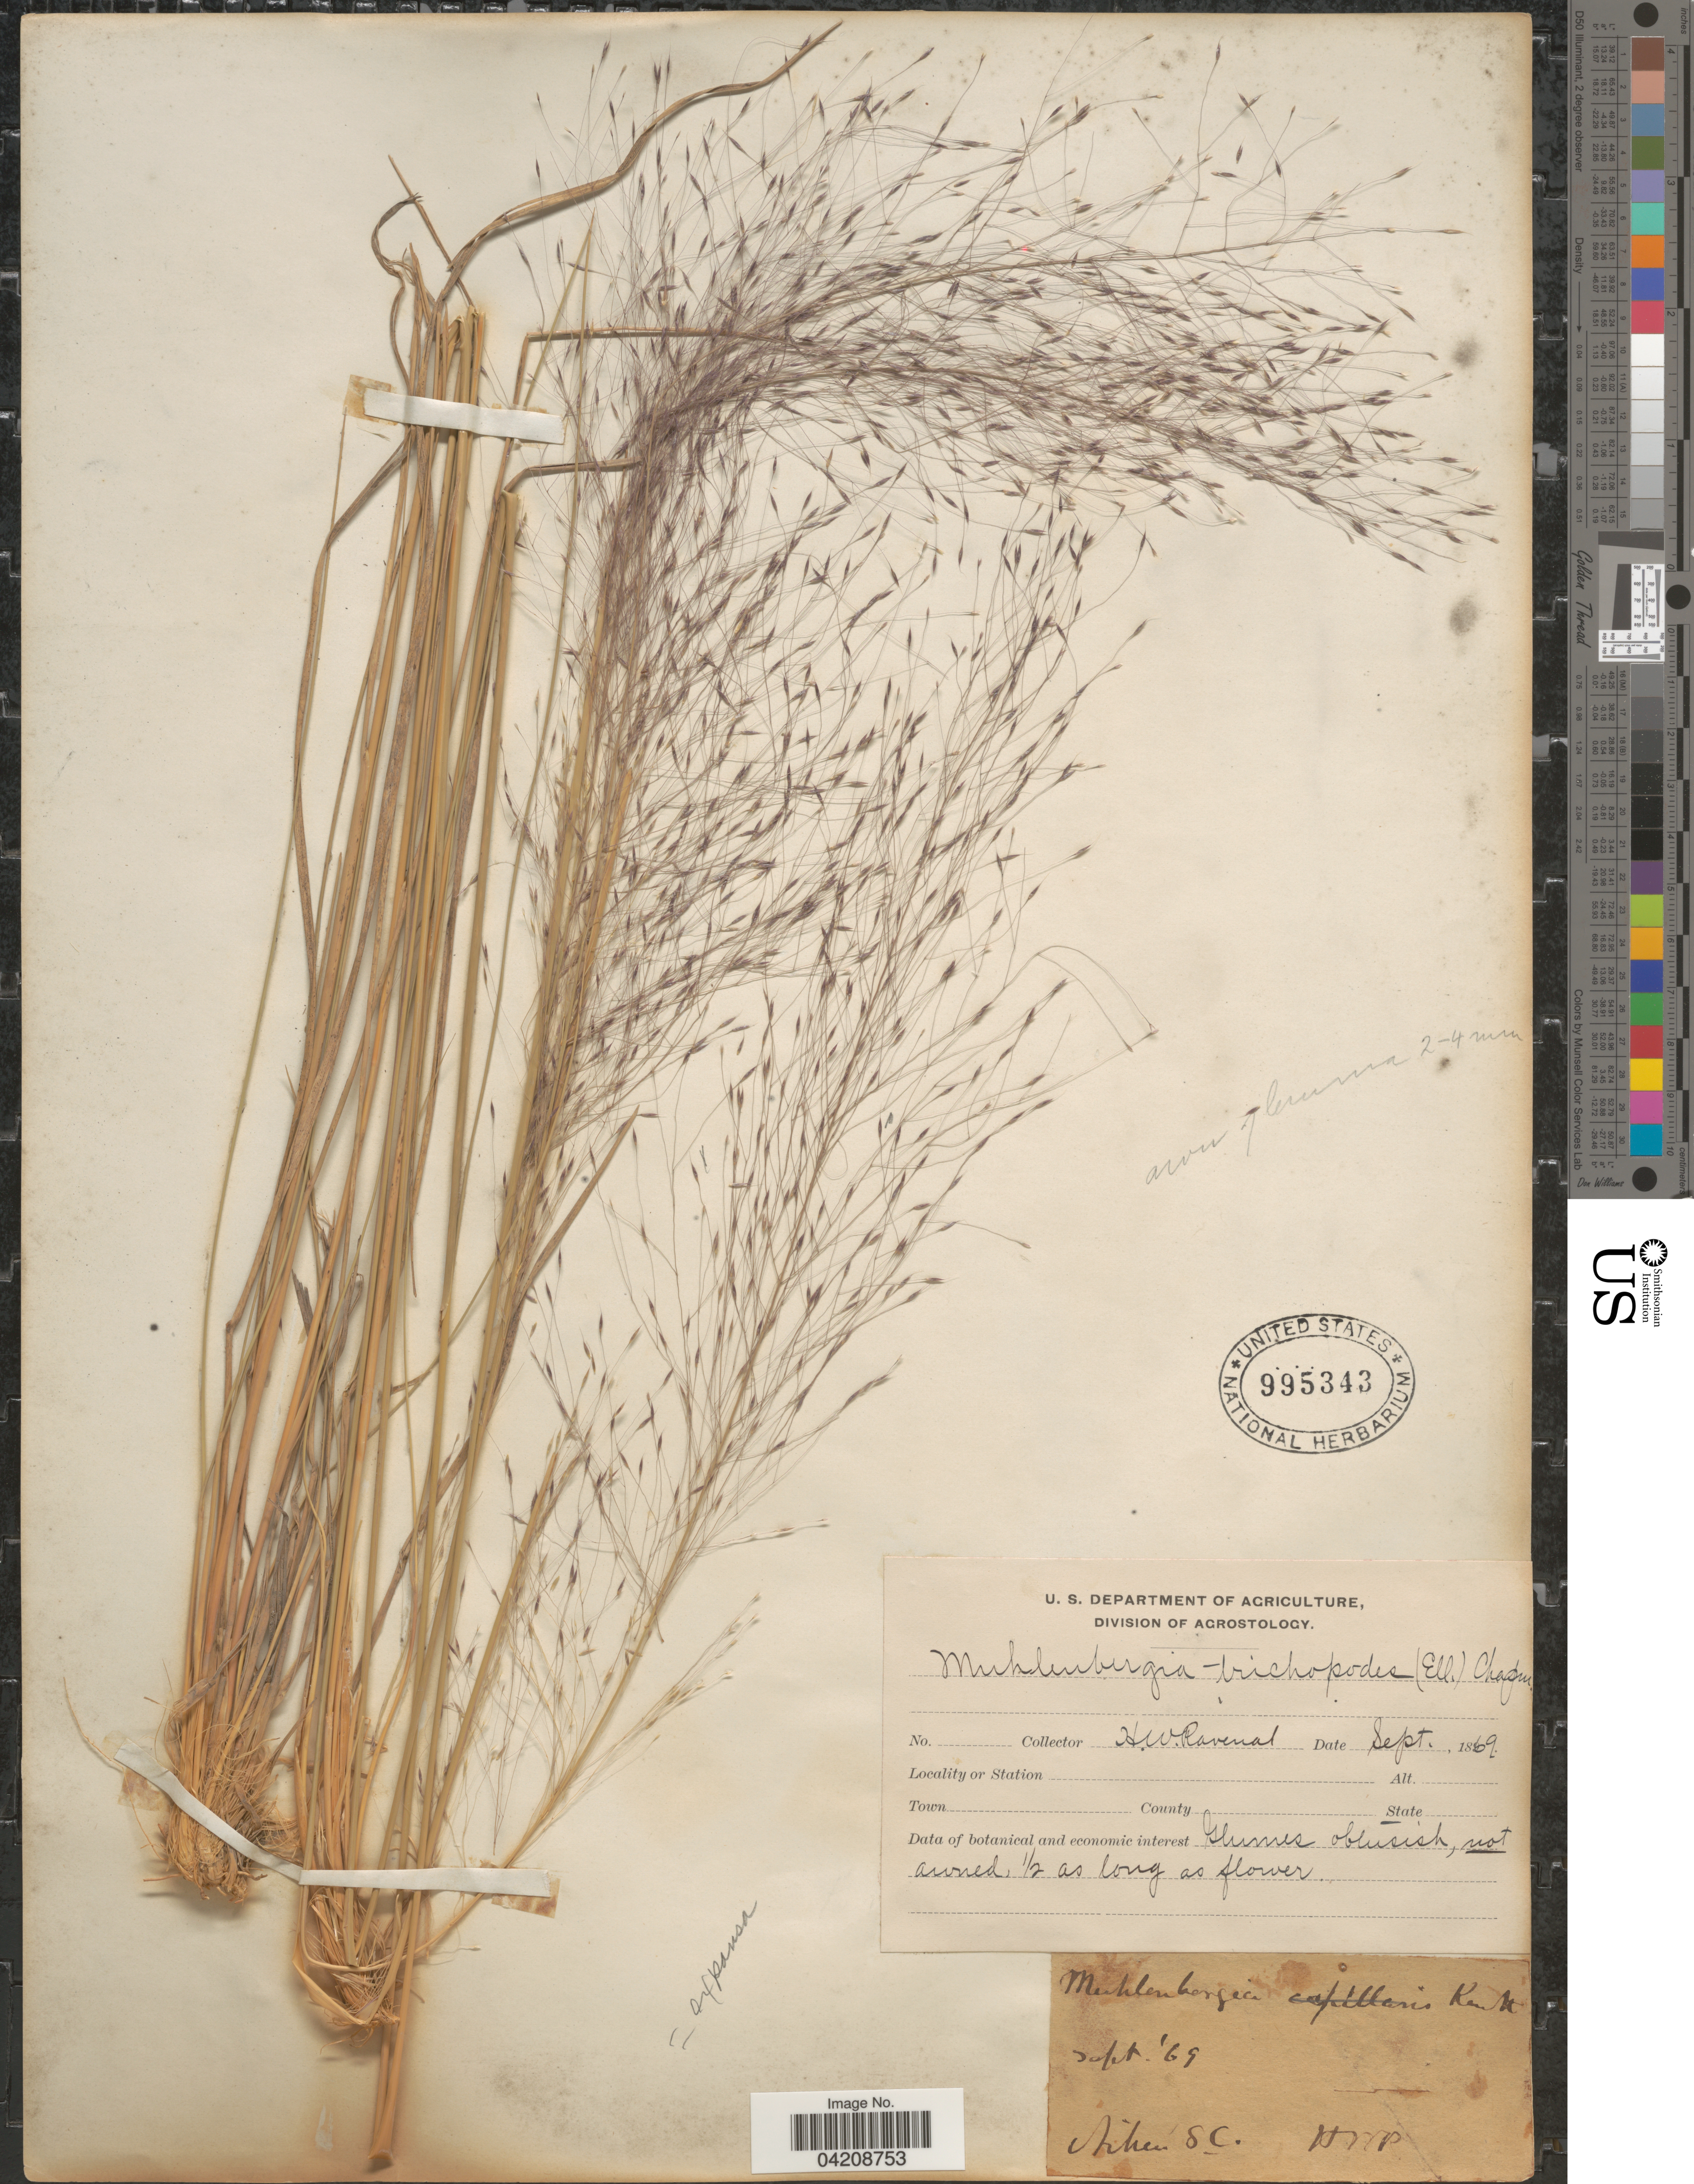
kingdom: Plantae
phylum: Tracheophyta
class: Liliopsida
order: Poales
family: Poaceae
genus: Muhlenbergia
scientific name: Muhlenbergia expansa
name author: Trin.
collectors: H. Ravenel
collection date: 1869-09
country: United States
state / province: South Carolina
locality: Aiken.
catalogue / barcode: US 995343